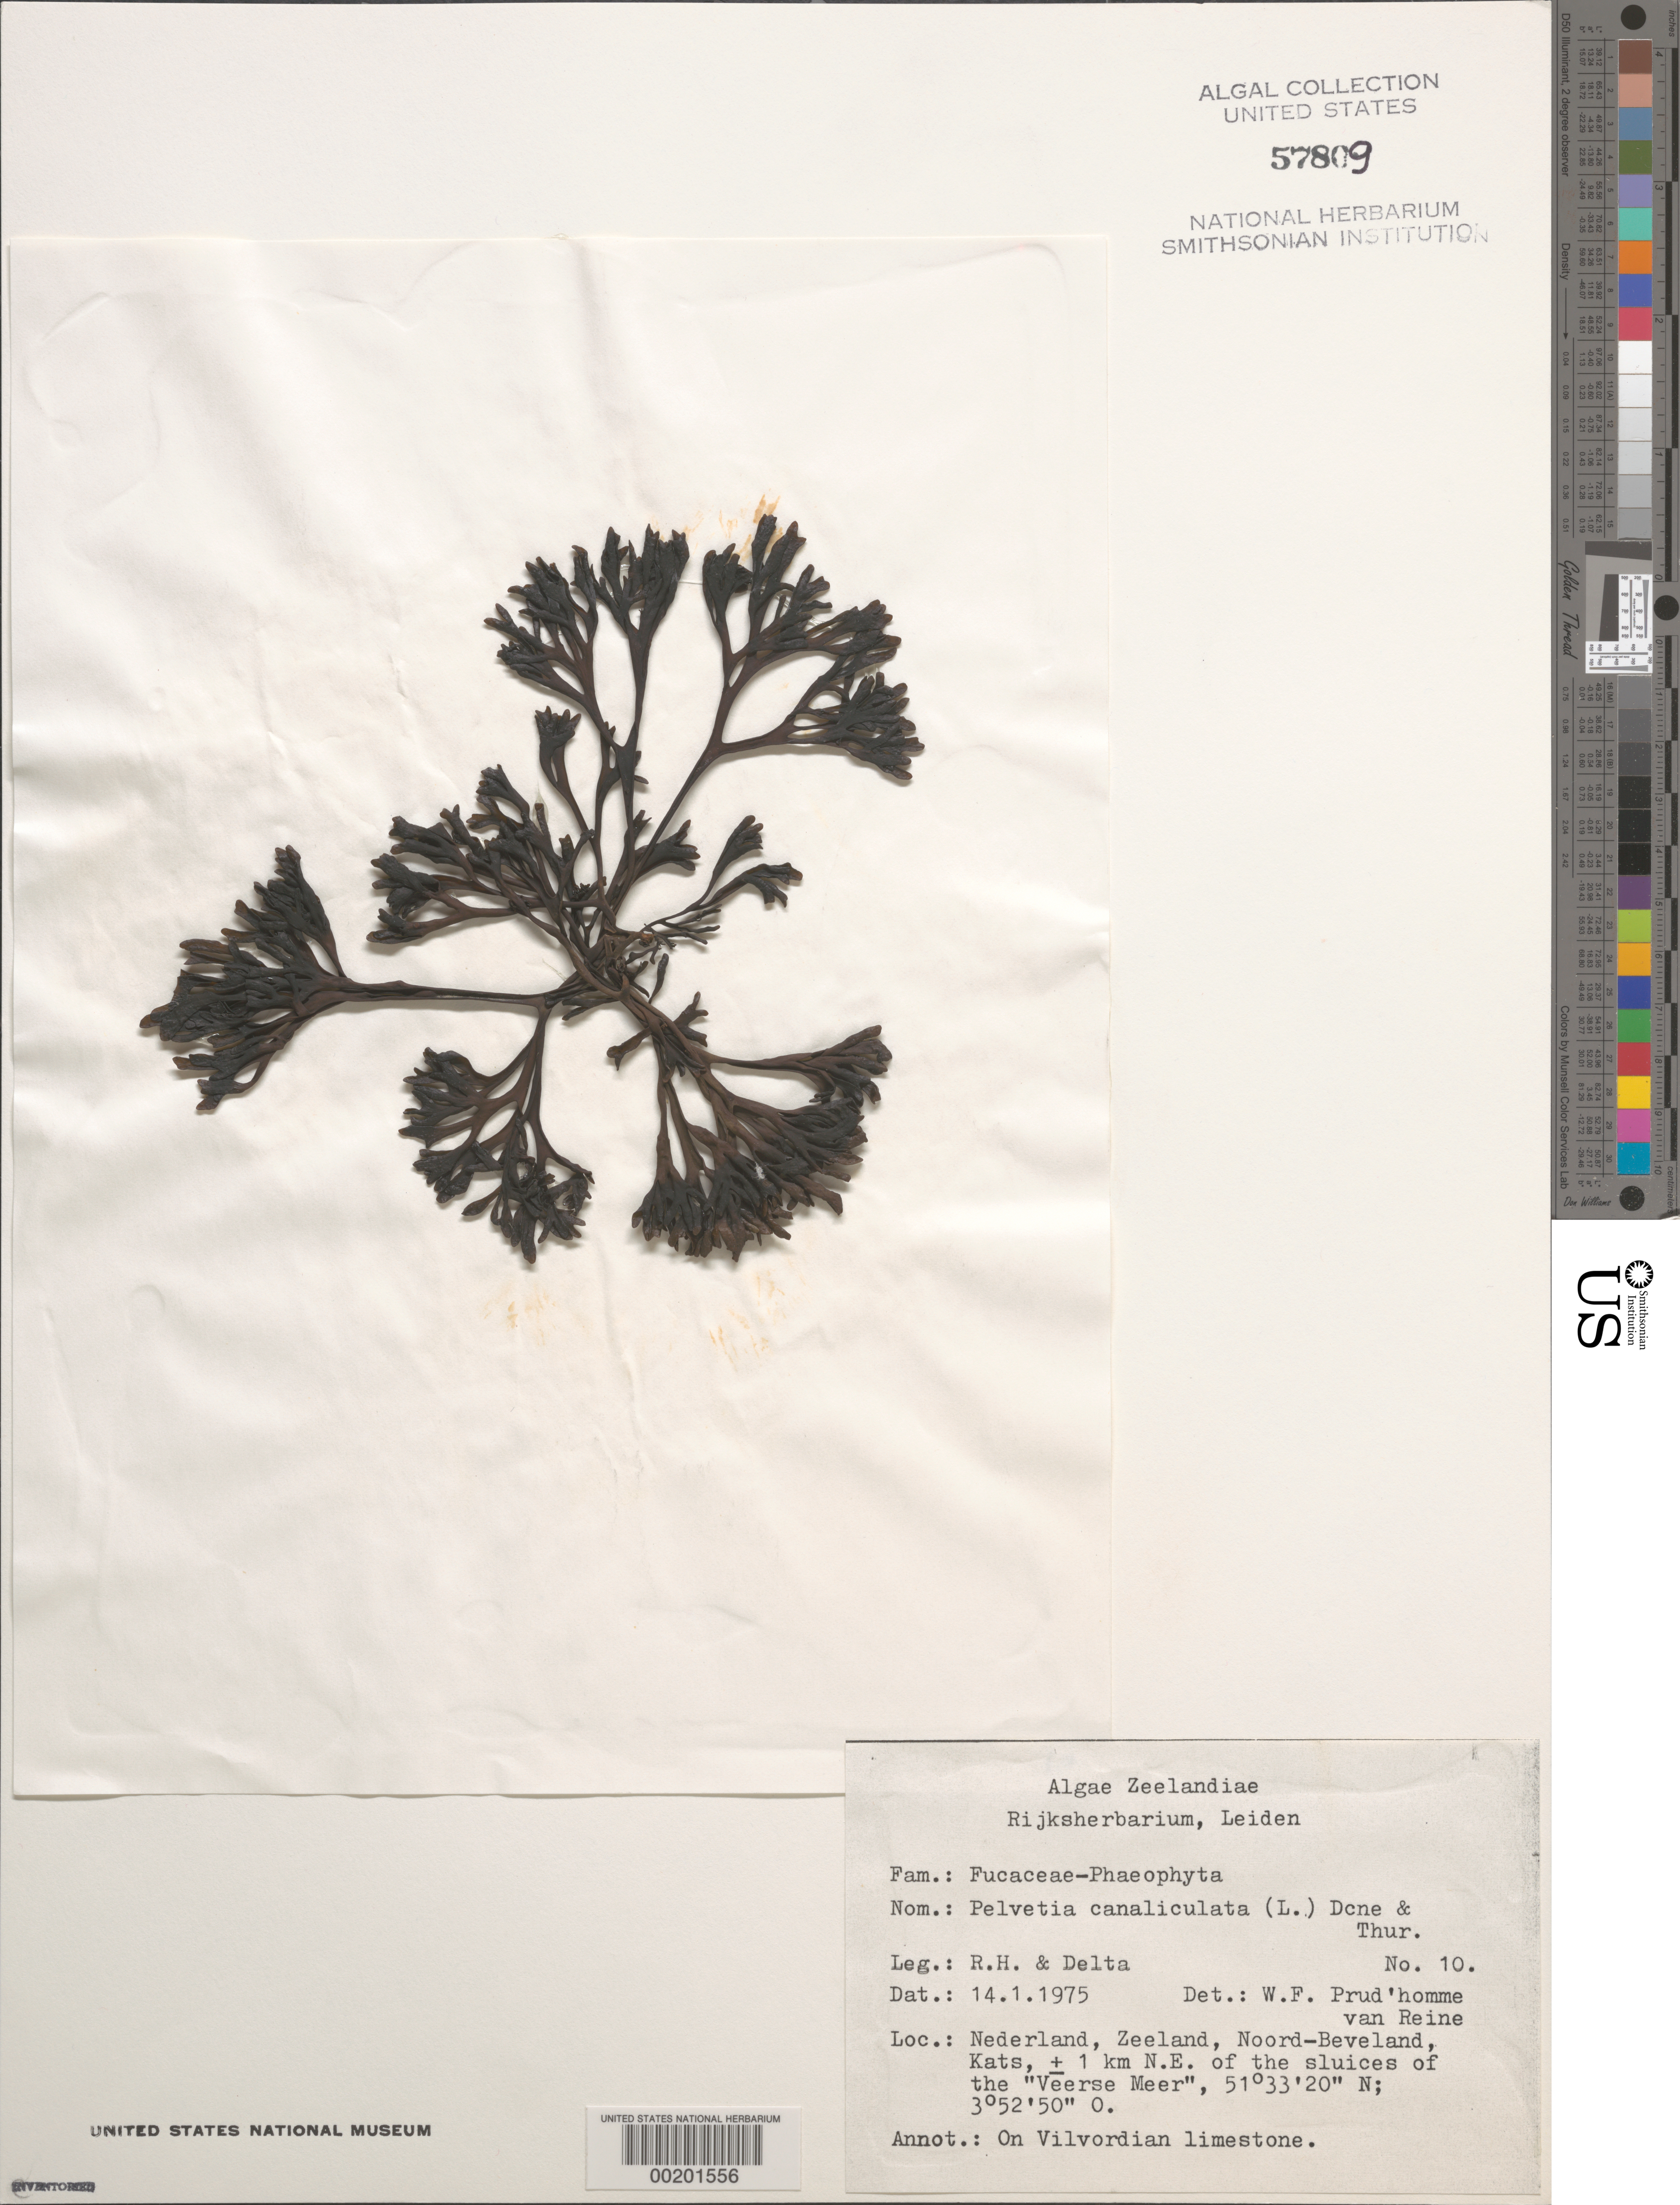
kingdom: Chromista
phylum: Ochrophyta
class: Phaeophyceae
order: Fucales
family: Fucaceae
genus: Pelvetia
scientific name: Pelvetia canaliculata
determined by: Prud'homme van Reine, W. F.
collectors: R.H. & Delta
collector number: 10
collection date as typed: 14 Jan 1975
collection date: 1975-01-14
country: Netherlands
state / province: Zeeland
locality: Noord-beveland, kats, ca. 1 km northeast of veerse meer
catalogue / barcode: US 57809